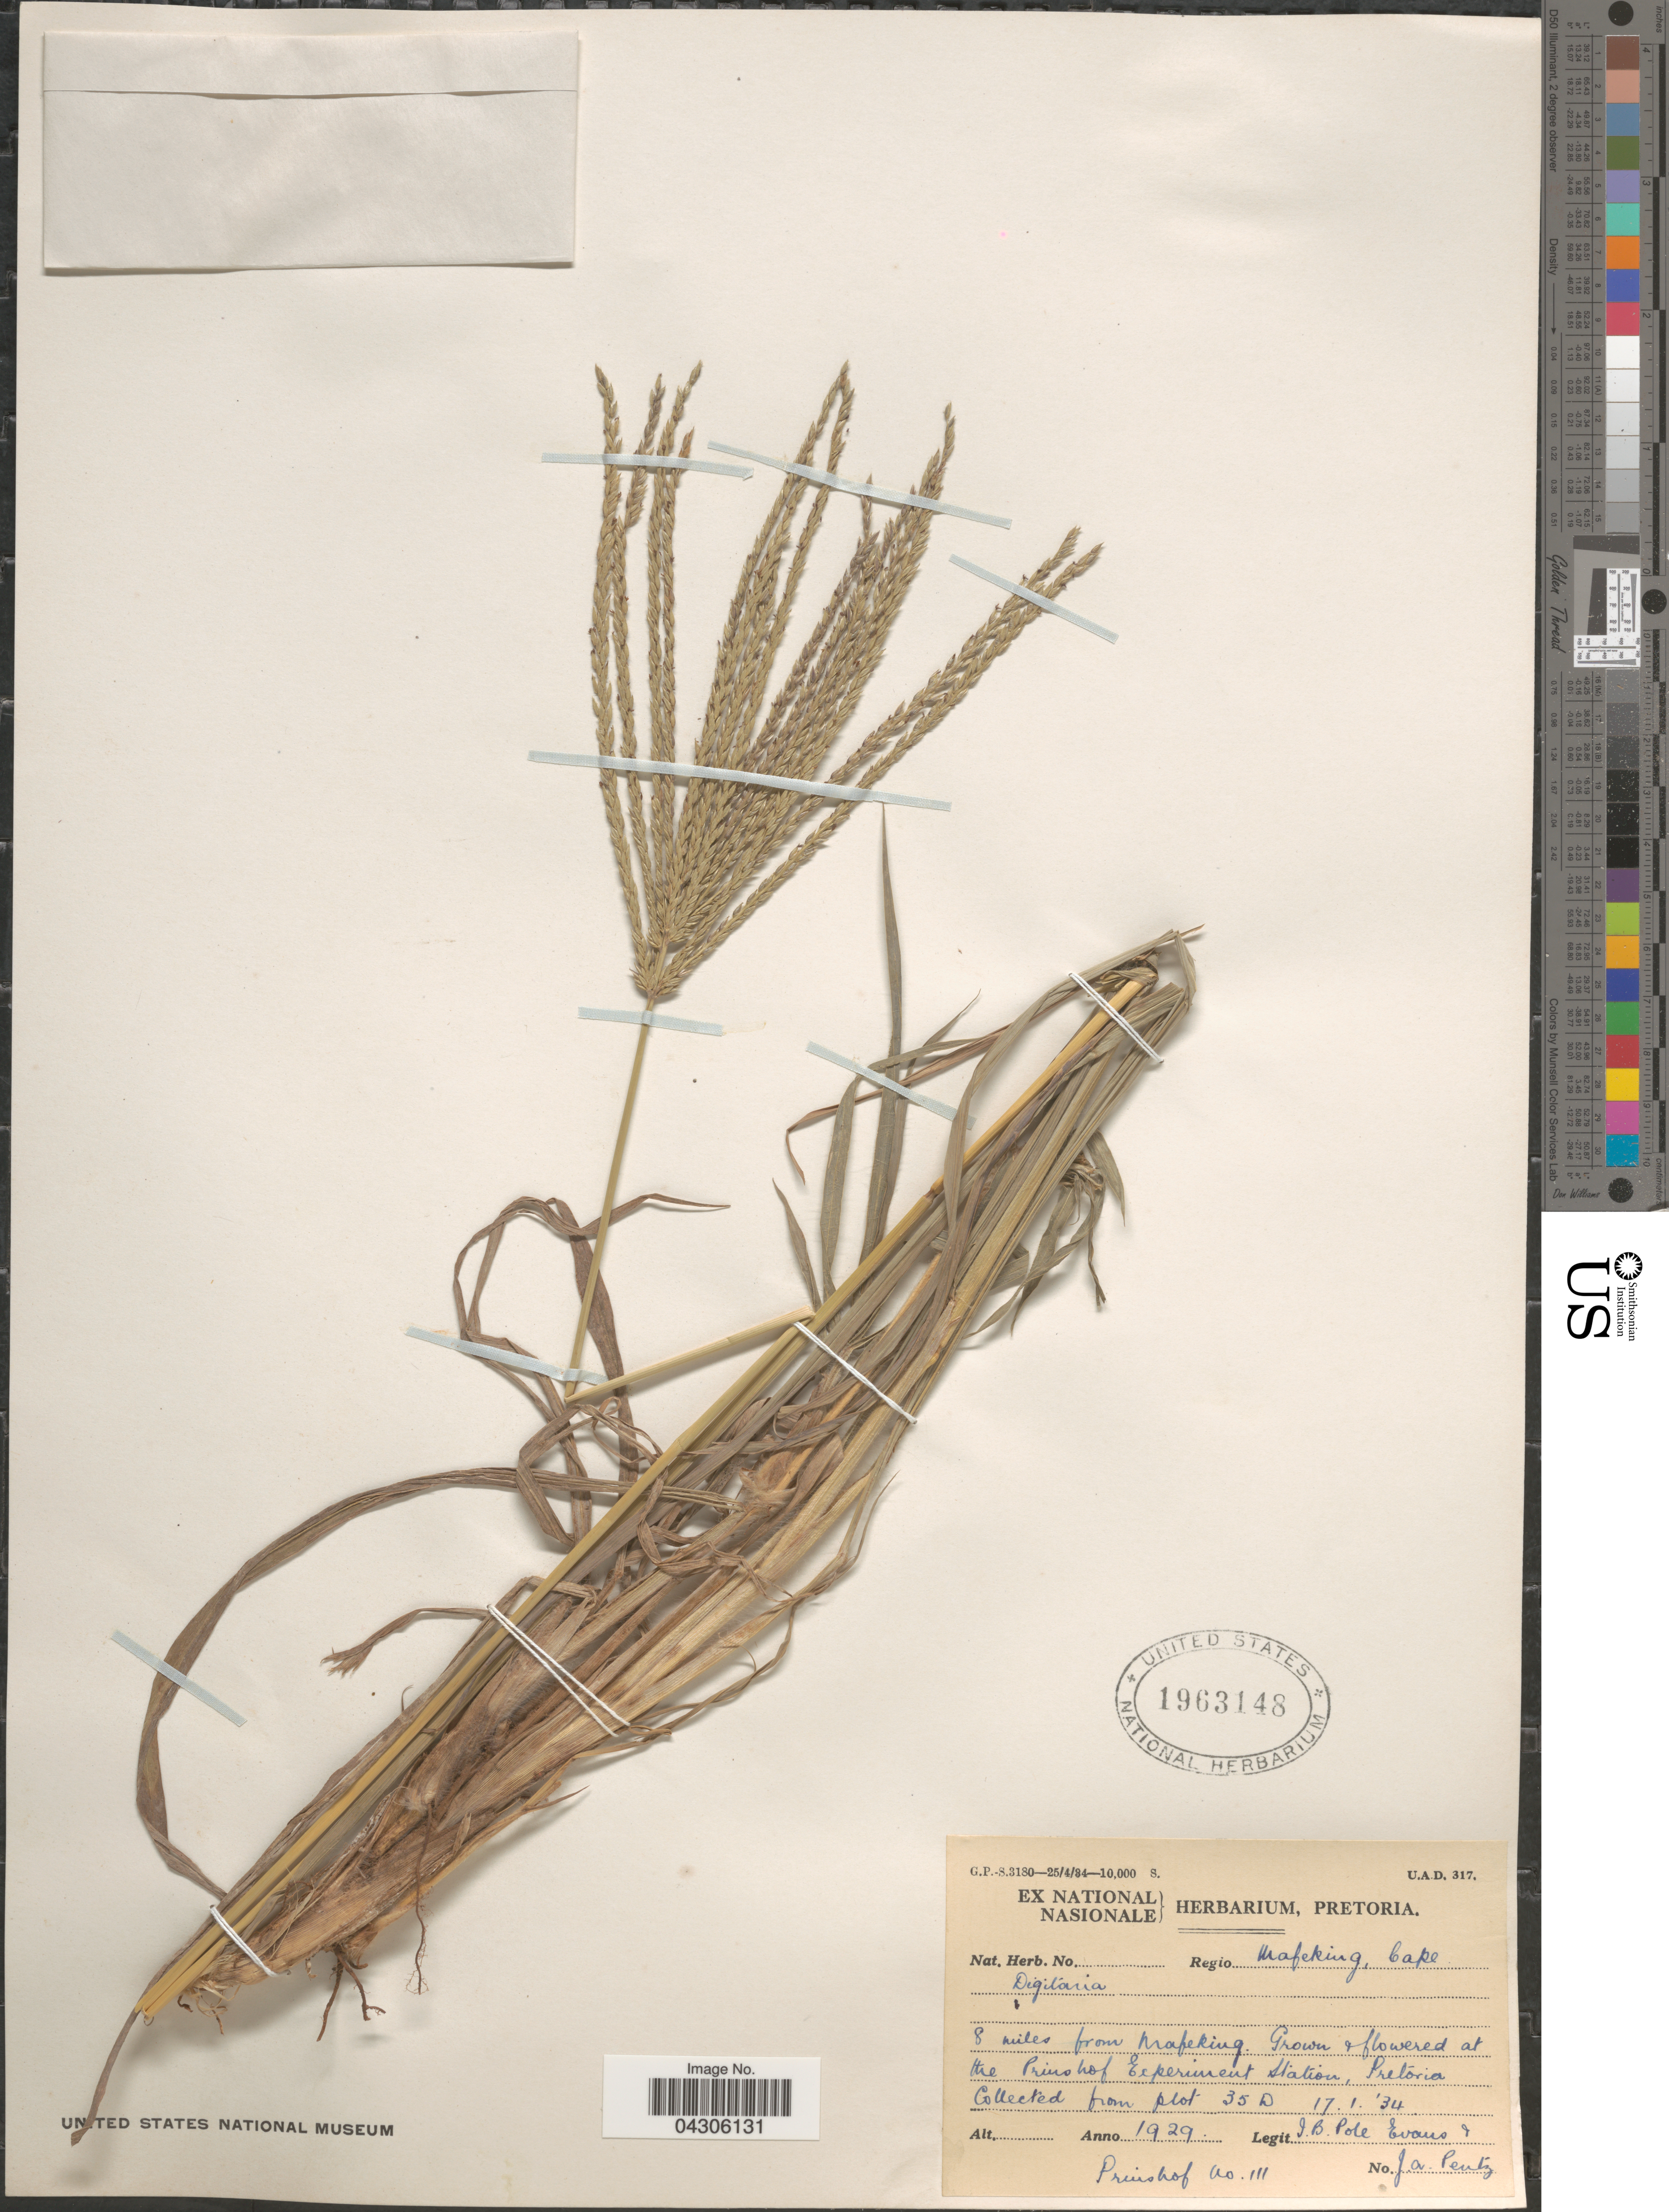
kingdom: Plantae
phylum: Tracheophyta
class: Liliopsida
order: Poales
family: Poaceae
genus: Digitaria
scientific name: Digitaria sp.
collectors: I. B. Pole-Evans & J. Pentz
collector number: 111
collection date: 1929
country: South Africa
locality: Grown & flowered at the Prinshof Experiment Station, Pretoria.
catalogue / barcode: US 1963148